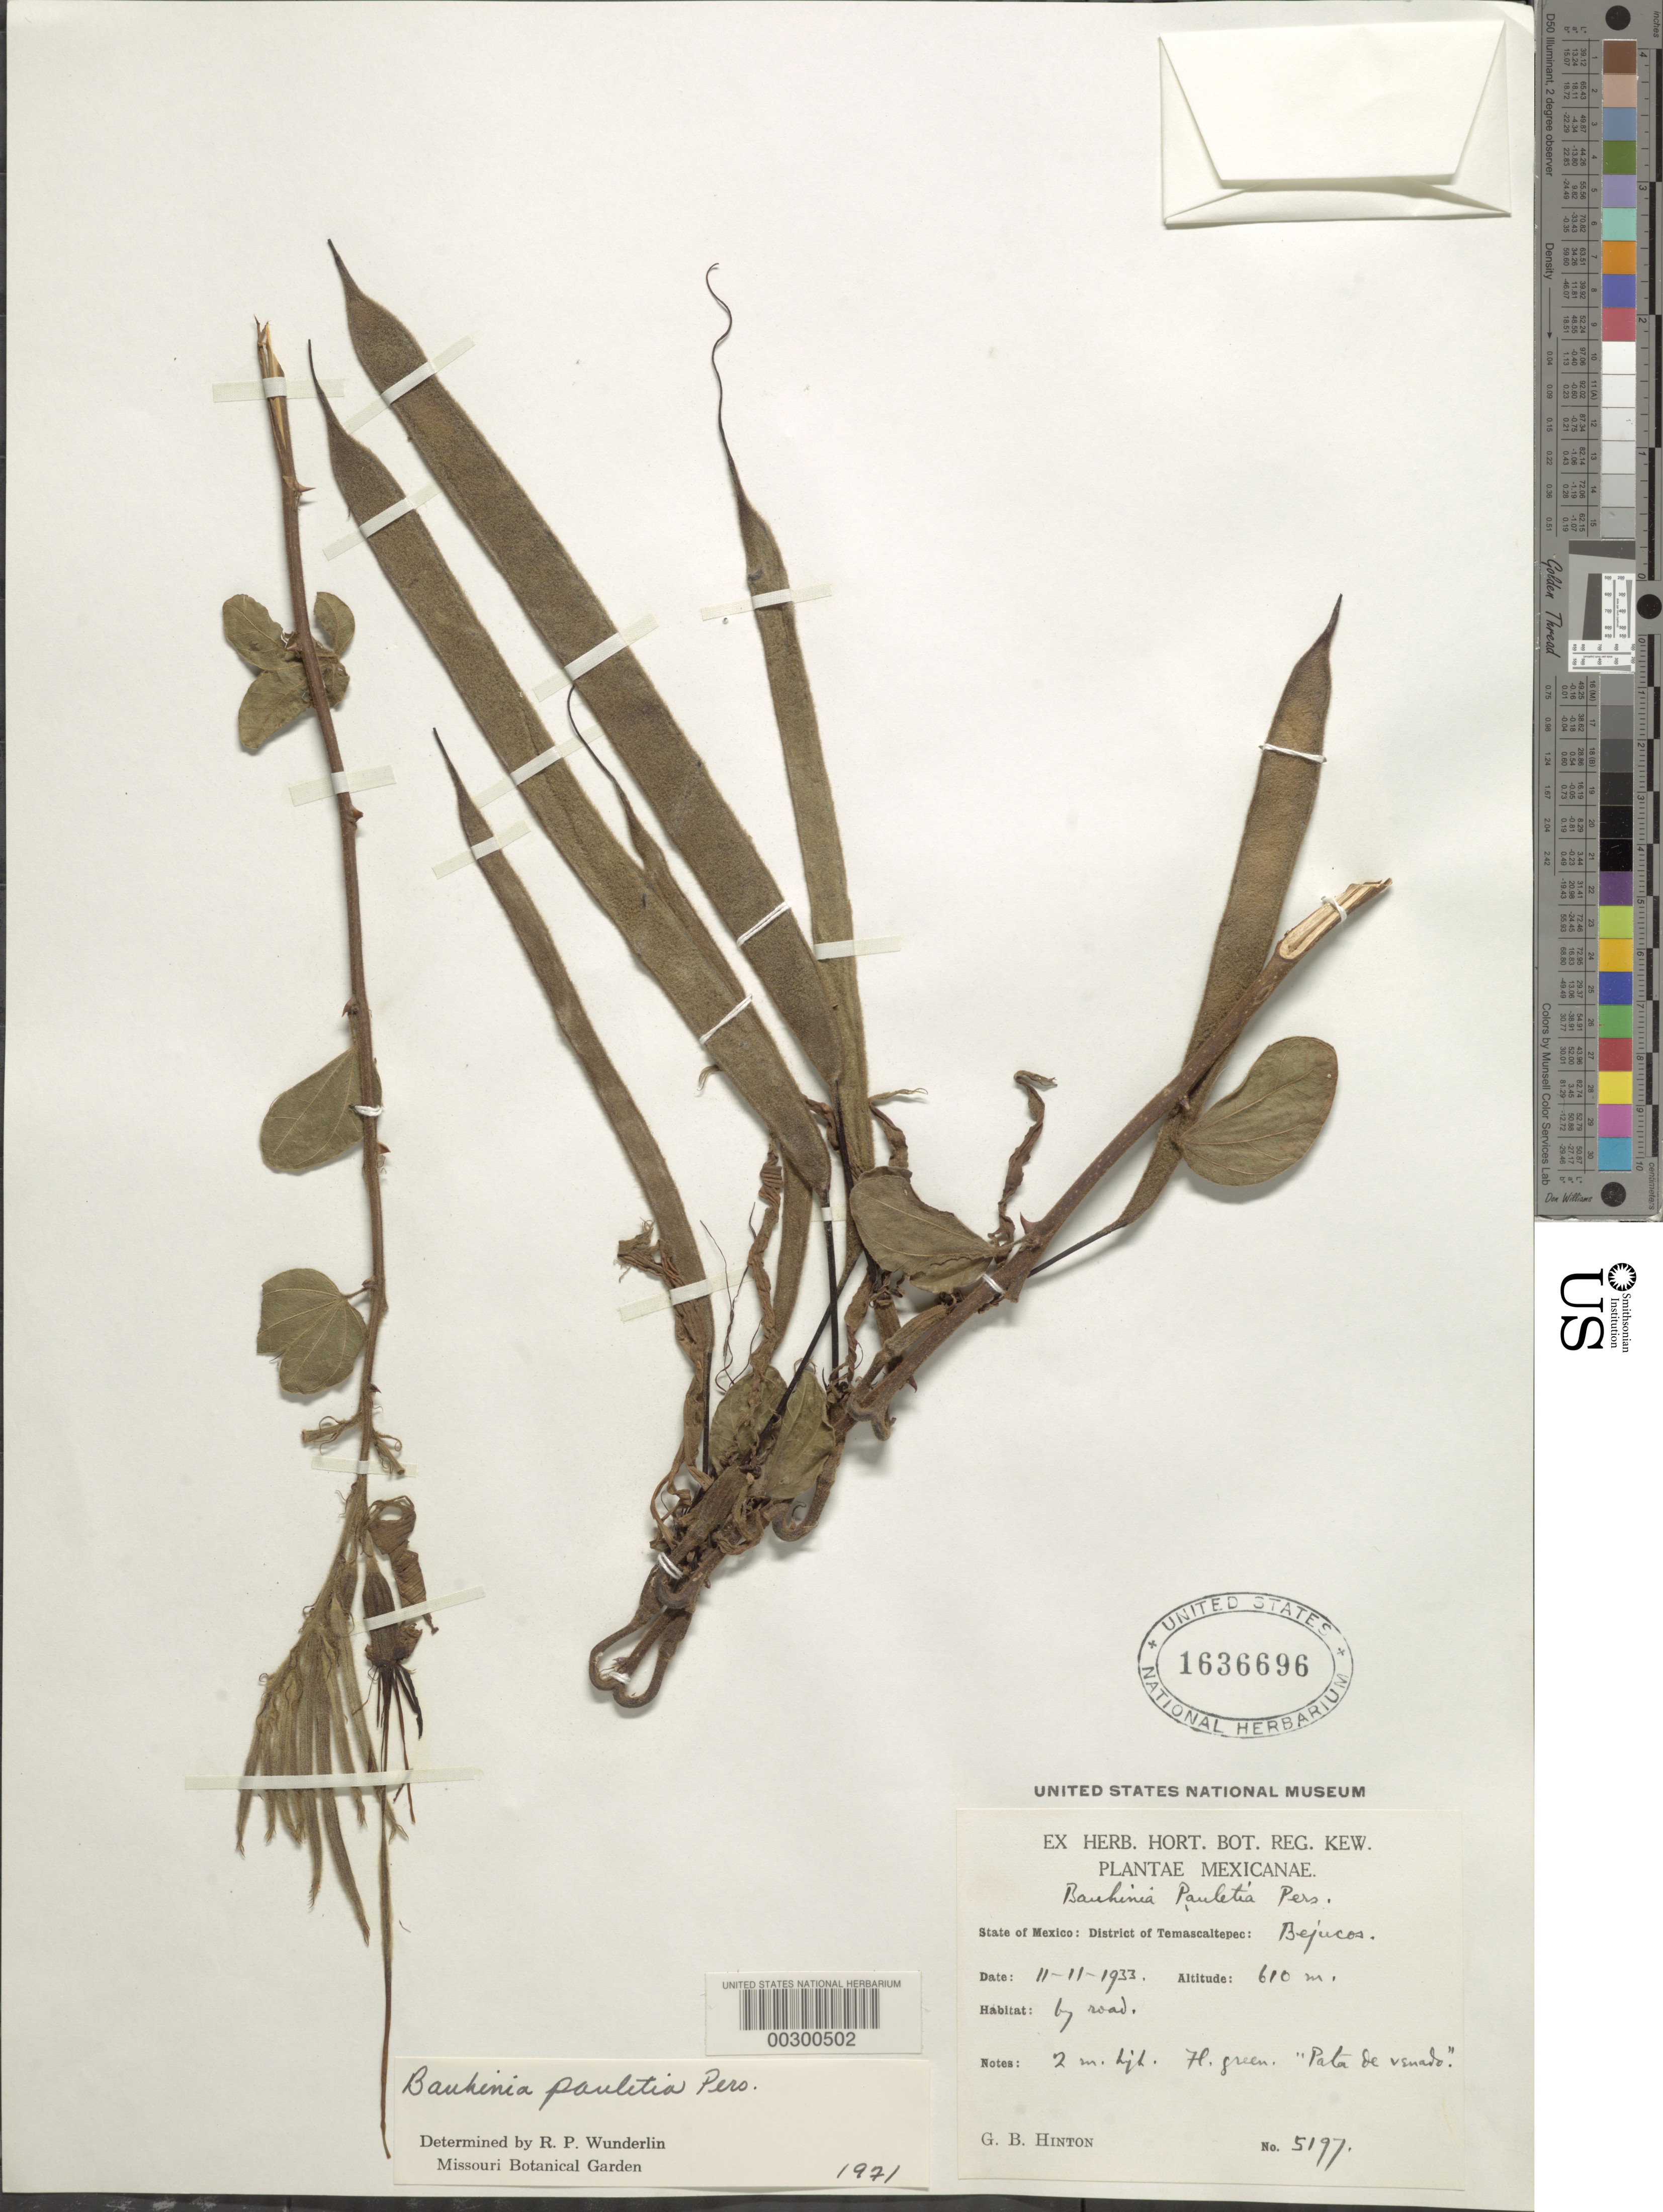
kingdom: Plantae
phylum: Tracheophyta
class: Magnoliopsida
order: Fabales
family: Fabaceae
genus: Bauhinia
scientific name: Bauhinia pauletia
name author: Pers.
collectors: G. B. Hinton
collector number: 5197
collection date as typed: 11 Nov 1933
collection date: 1933-11-11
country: Mexico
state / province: México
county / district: Temascaltepec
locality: Bejucos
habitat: By road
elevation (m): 610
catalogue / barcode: US 1636696